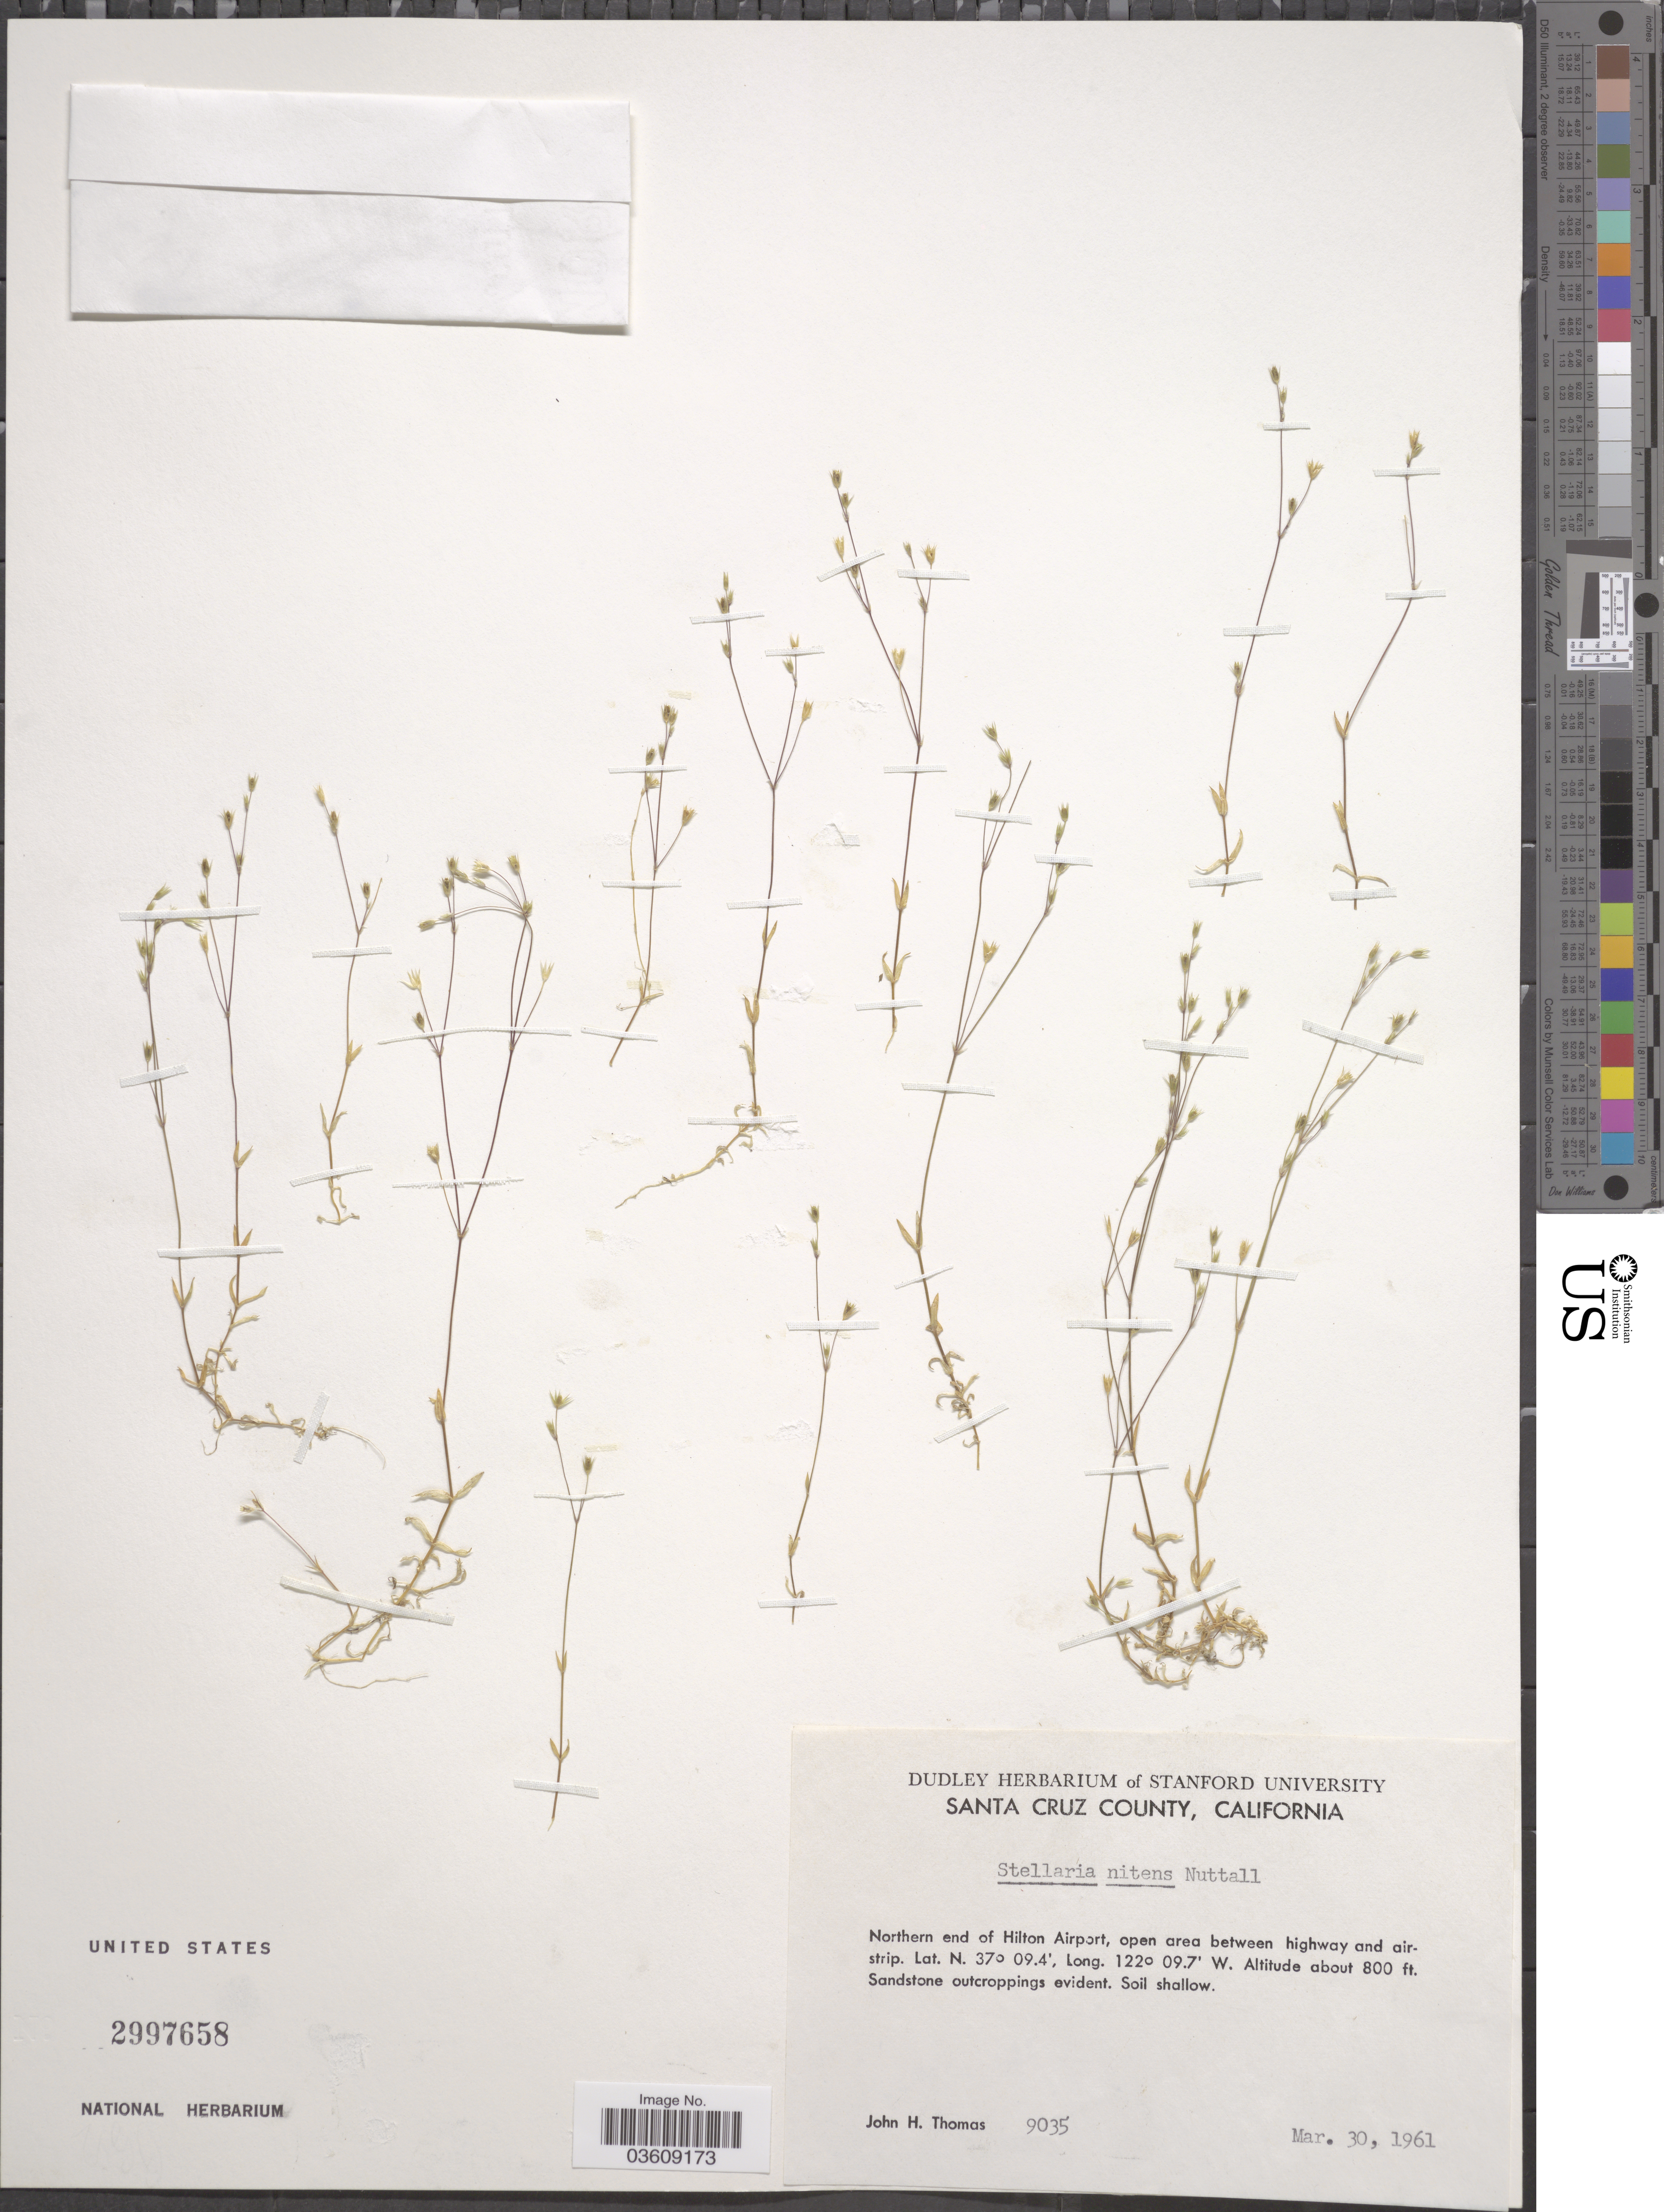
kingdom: Plantae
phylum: Tracheophyta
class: Magnoliopsida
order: Caryophyllales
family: Caryophyllaceae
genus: Stellaria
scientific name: Stellaria nitens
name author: Nutt.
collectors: J. H. Thomas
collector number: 9035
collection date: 1961-03-30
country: United States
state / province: California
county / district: Santa Cruz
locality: Santa Cruz County. Northern end of Hilton Airport, open area between highway and airstrip.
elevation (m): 244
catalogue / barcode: US 2997658